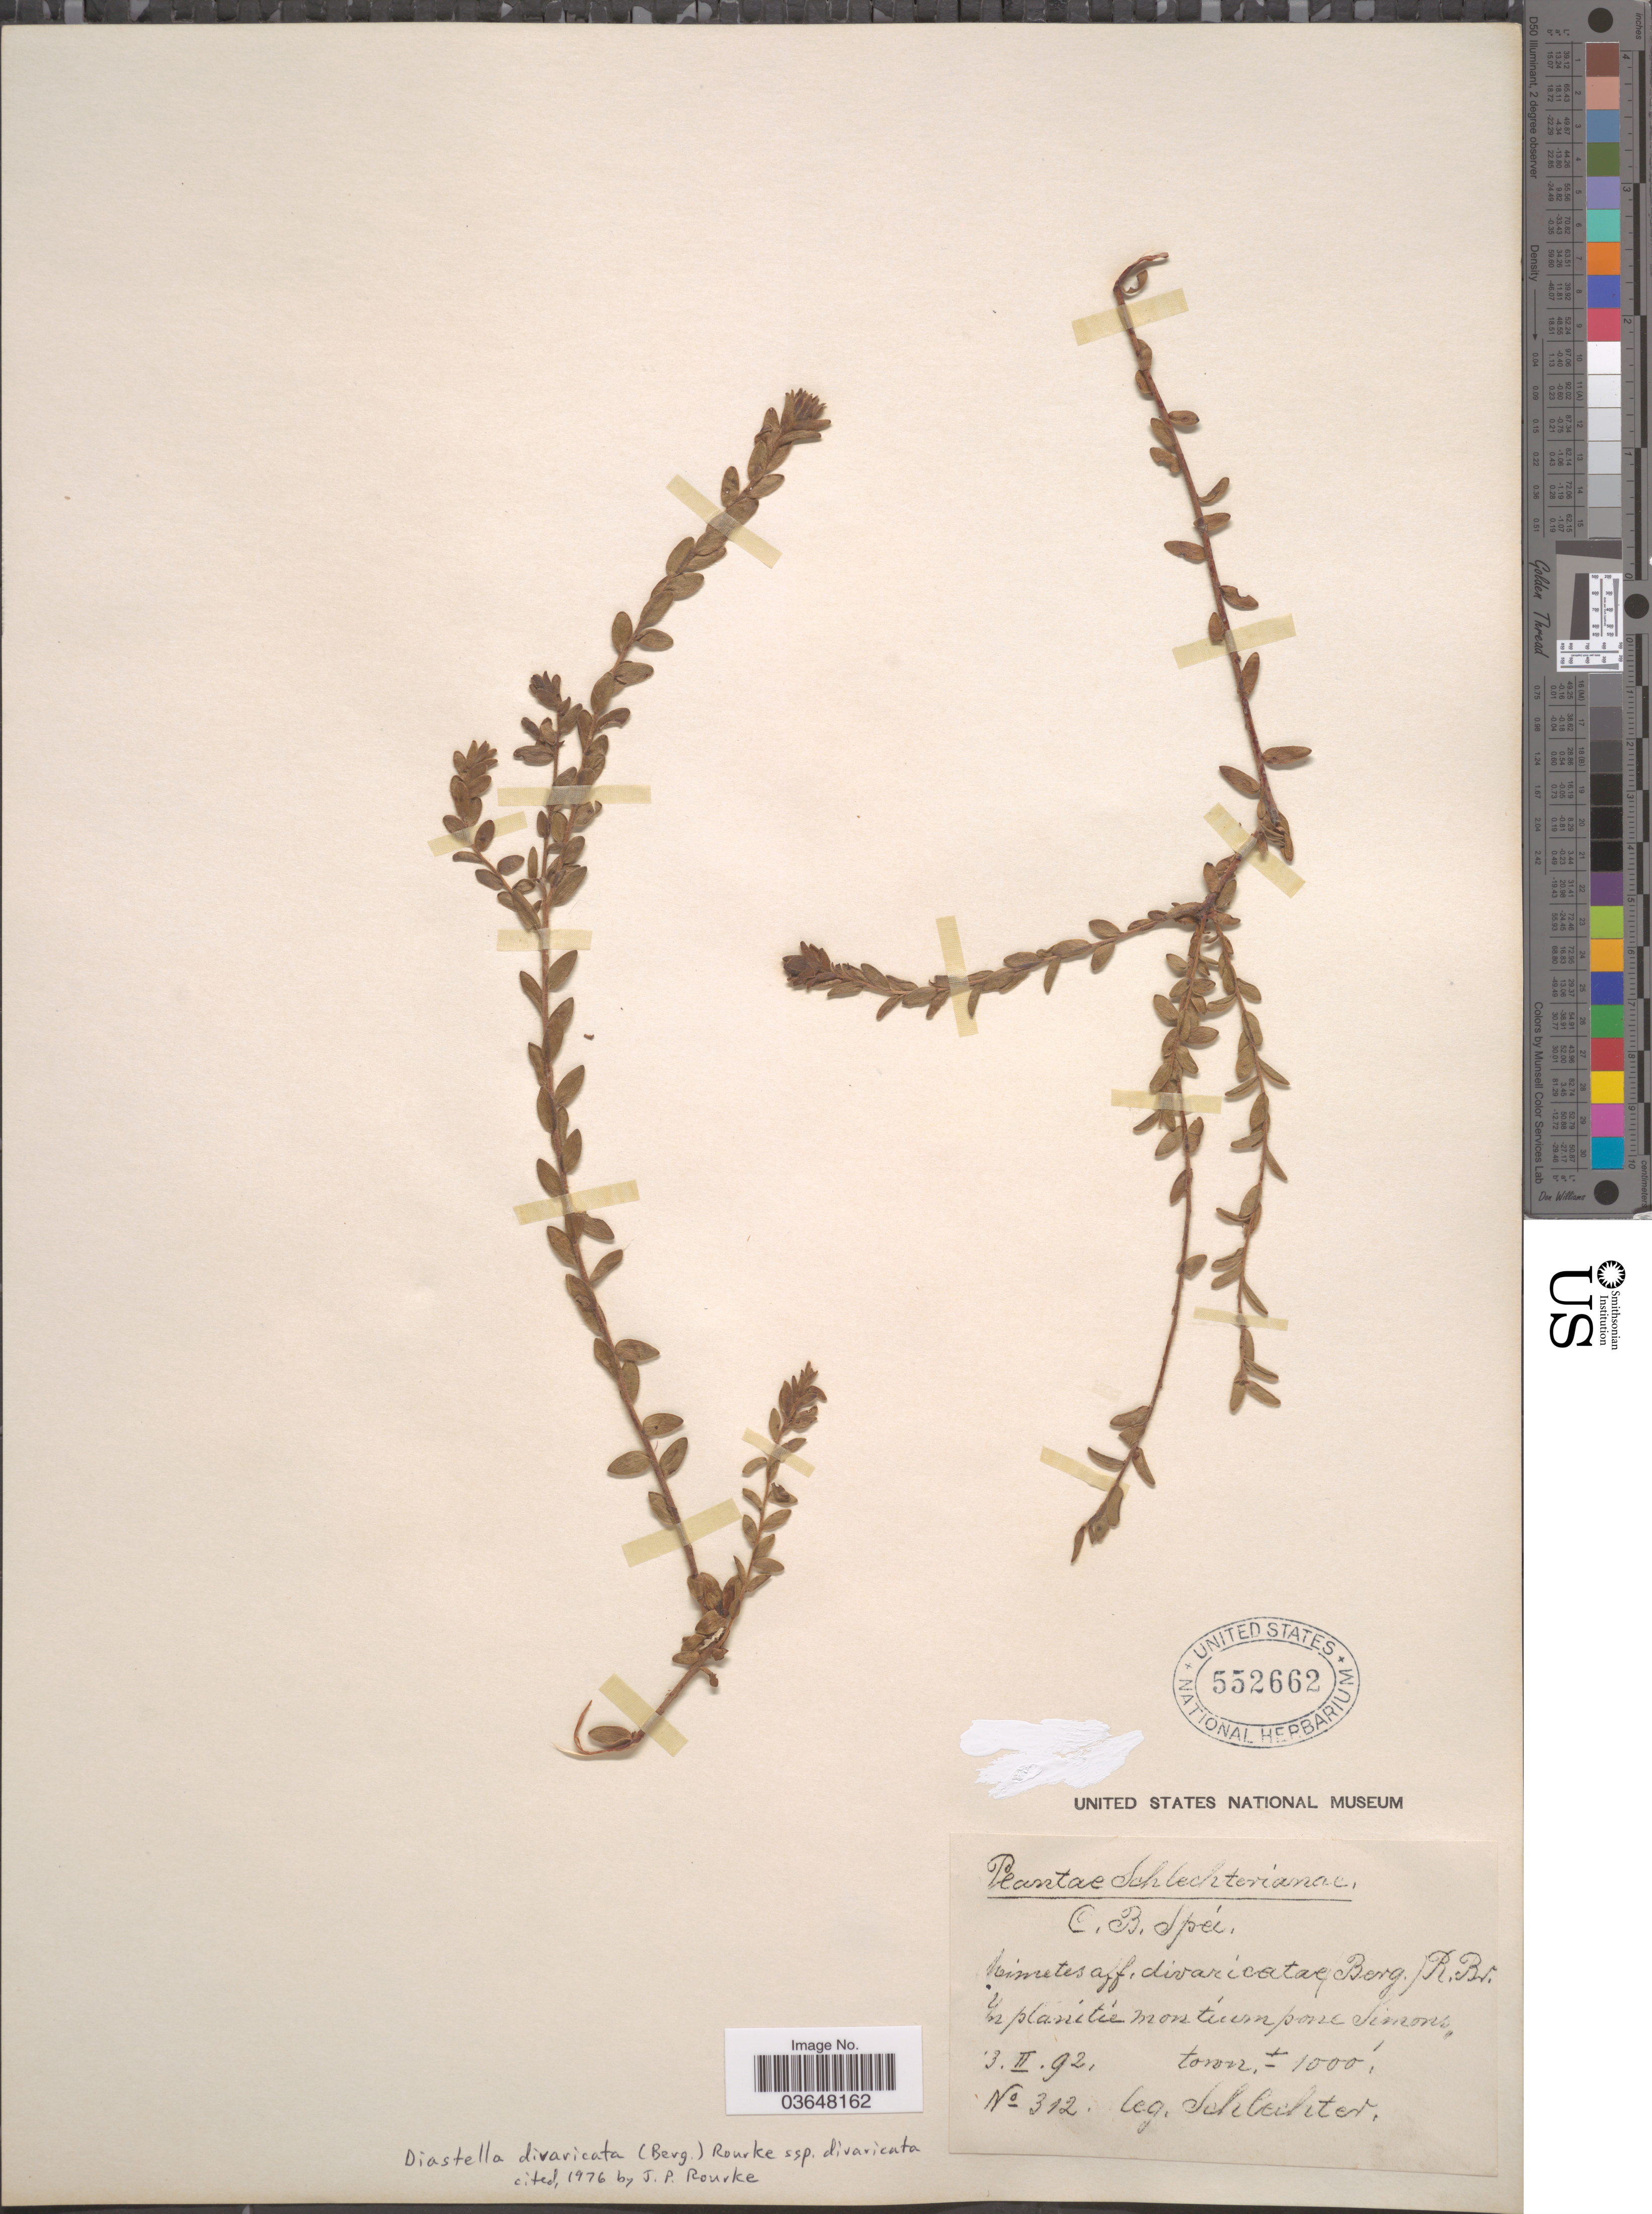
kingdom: Plantae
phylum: Tracheophyta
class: Magnoliopsida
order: Proteales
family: Proteaceae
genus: Diastella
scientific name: Diastella divaricata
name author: (P.J. Bergius) Rourke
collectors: Schlechter, --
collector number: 312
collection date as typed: Transcribed d/m/y: 3/2/92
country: South Africa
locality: C.B. Spei. In plantíe montíompone Simons town.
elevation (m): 305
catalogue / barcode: US 552662